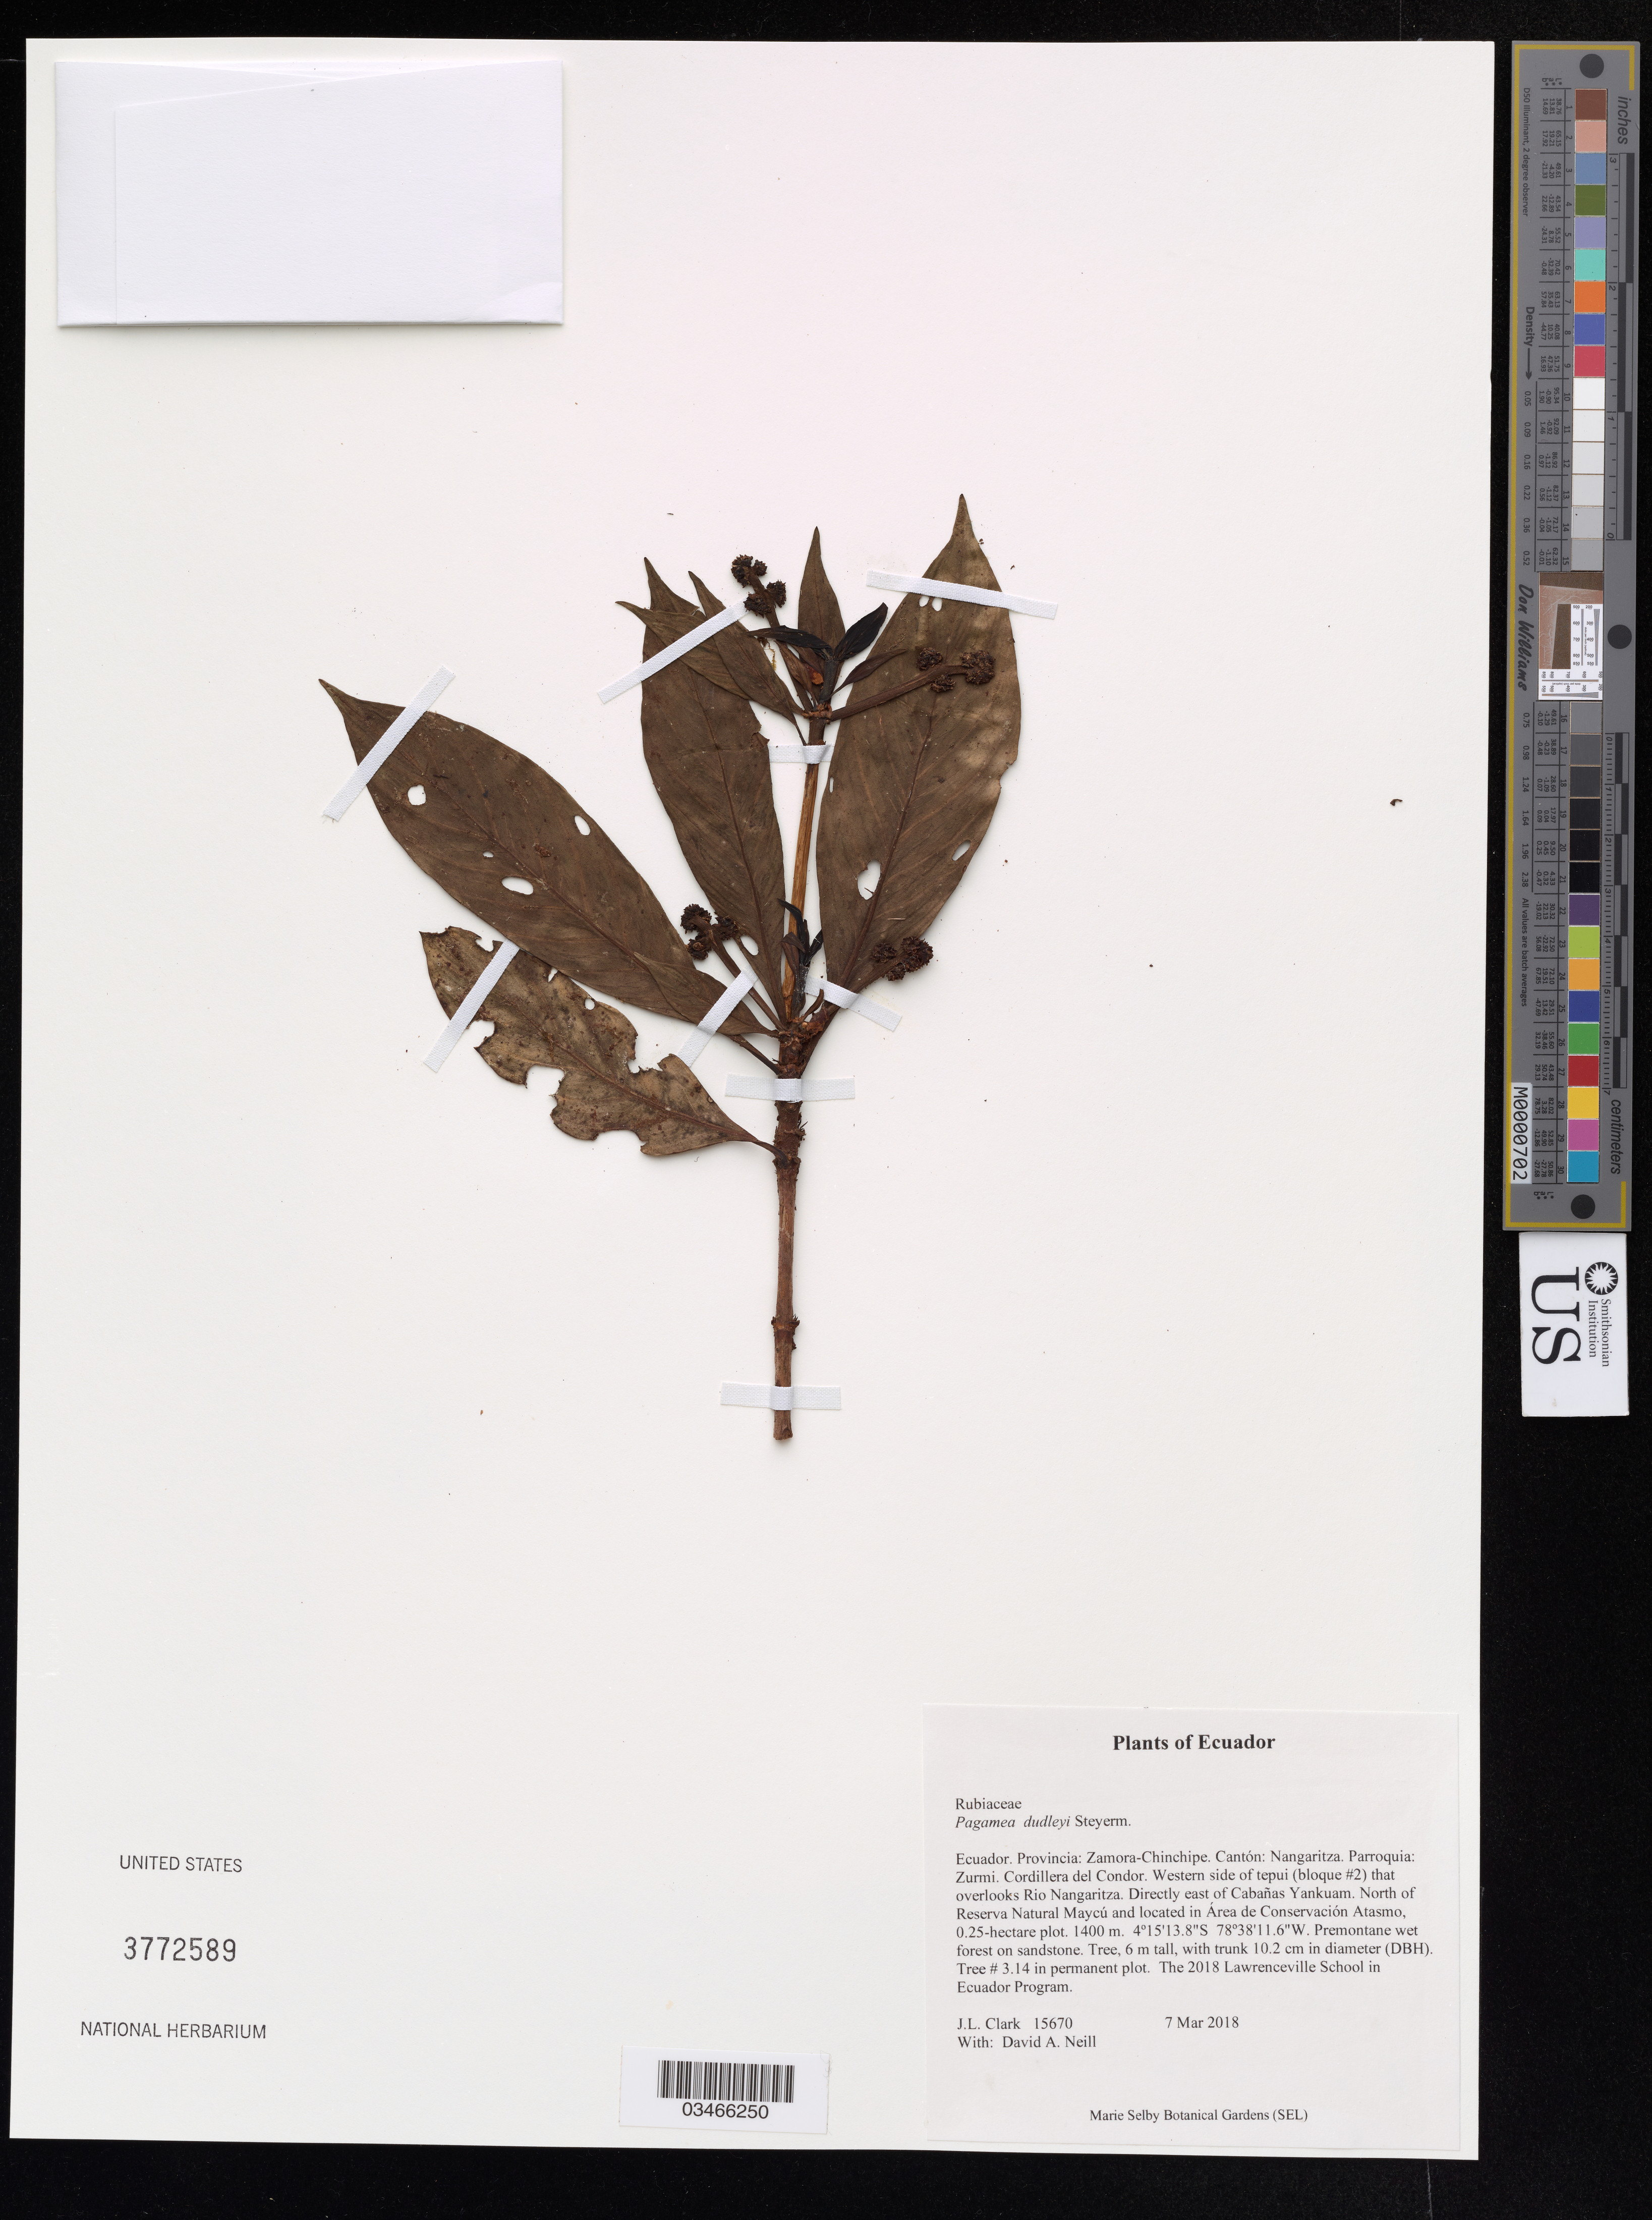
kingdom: Plantae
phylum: Tracheophyta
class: Magnoliopsida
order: Gentianales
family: Rubiaceae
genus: Pagamea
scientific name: Pagamea dudleyi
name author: Steyerm.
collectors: J. Clark & D. A. Neill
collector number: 15670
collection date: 2018-03-07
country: Ecuador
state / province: Zamora-Chinchipe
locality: Cantón: Nangaritza. Parroquia: Zurmi. Cordillera del Condor. Western side of tepui (bloque #2) that overlooks Rio Nangaritza. Directly east of Cabañas Yankuam. North of Reserva Natural Maycú and located in Area de Conservación Atasmo, 0.25-hectare plot.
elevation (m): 1400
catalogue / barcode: US 3772589